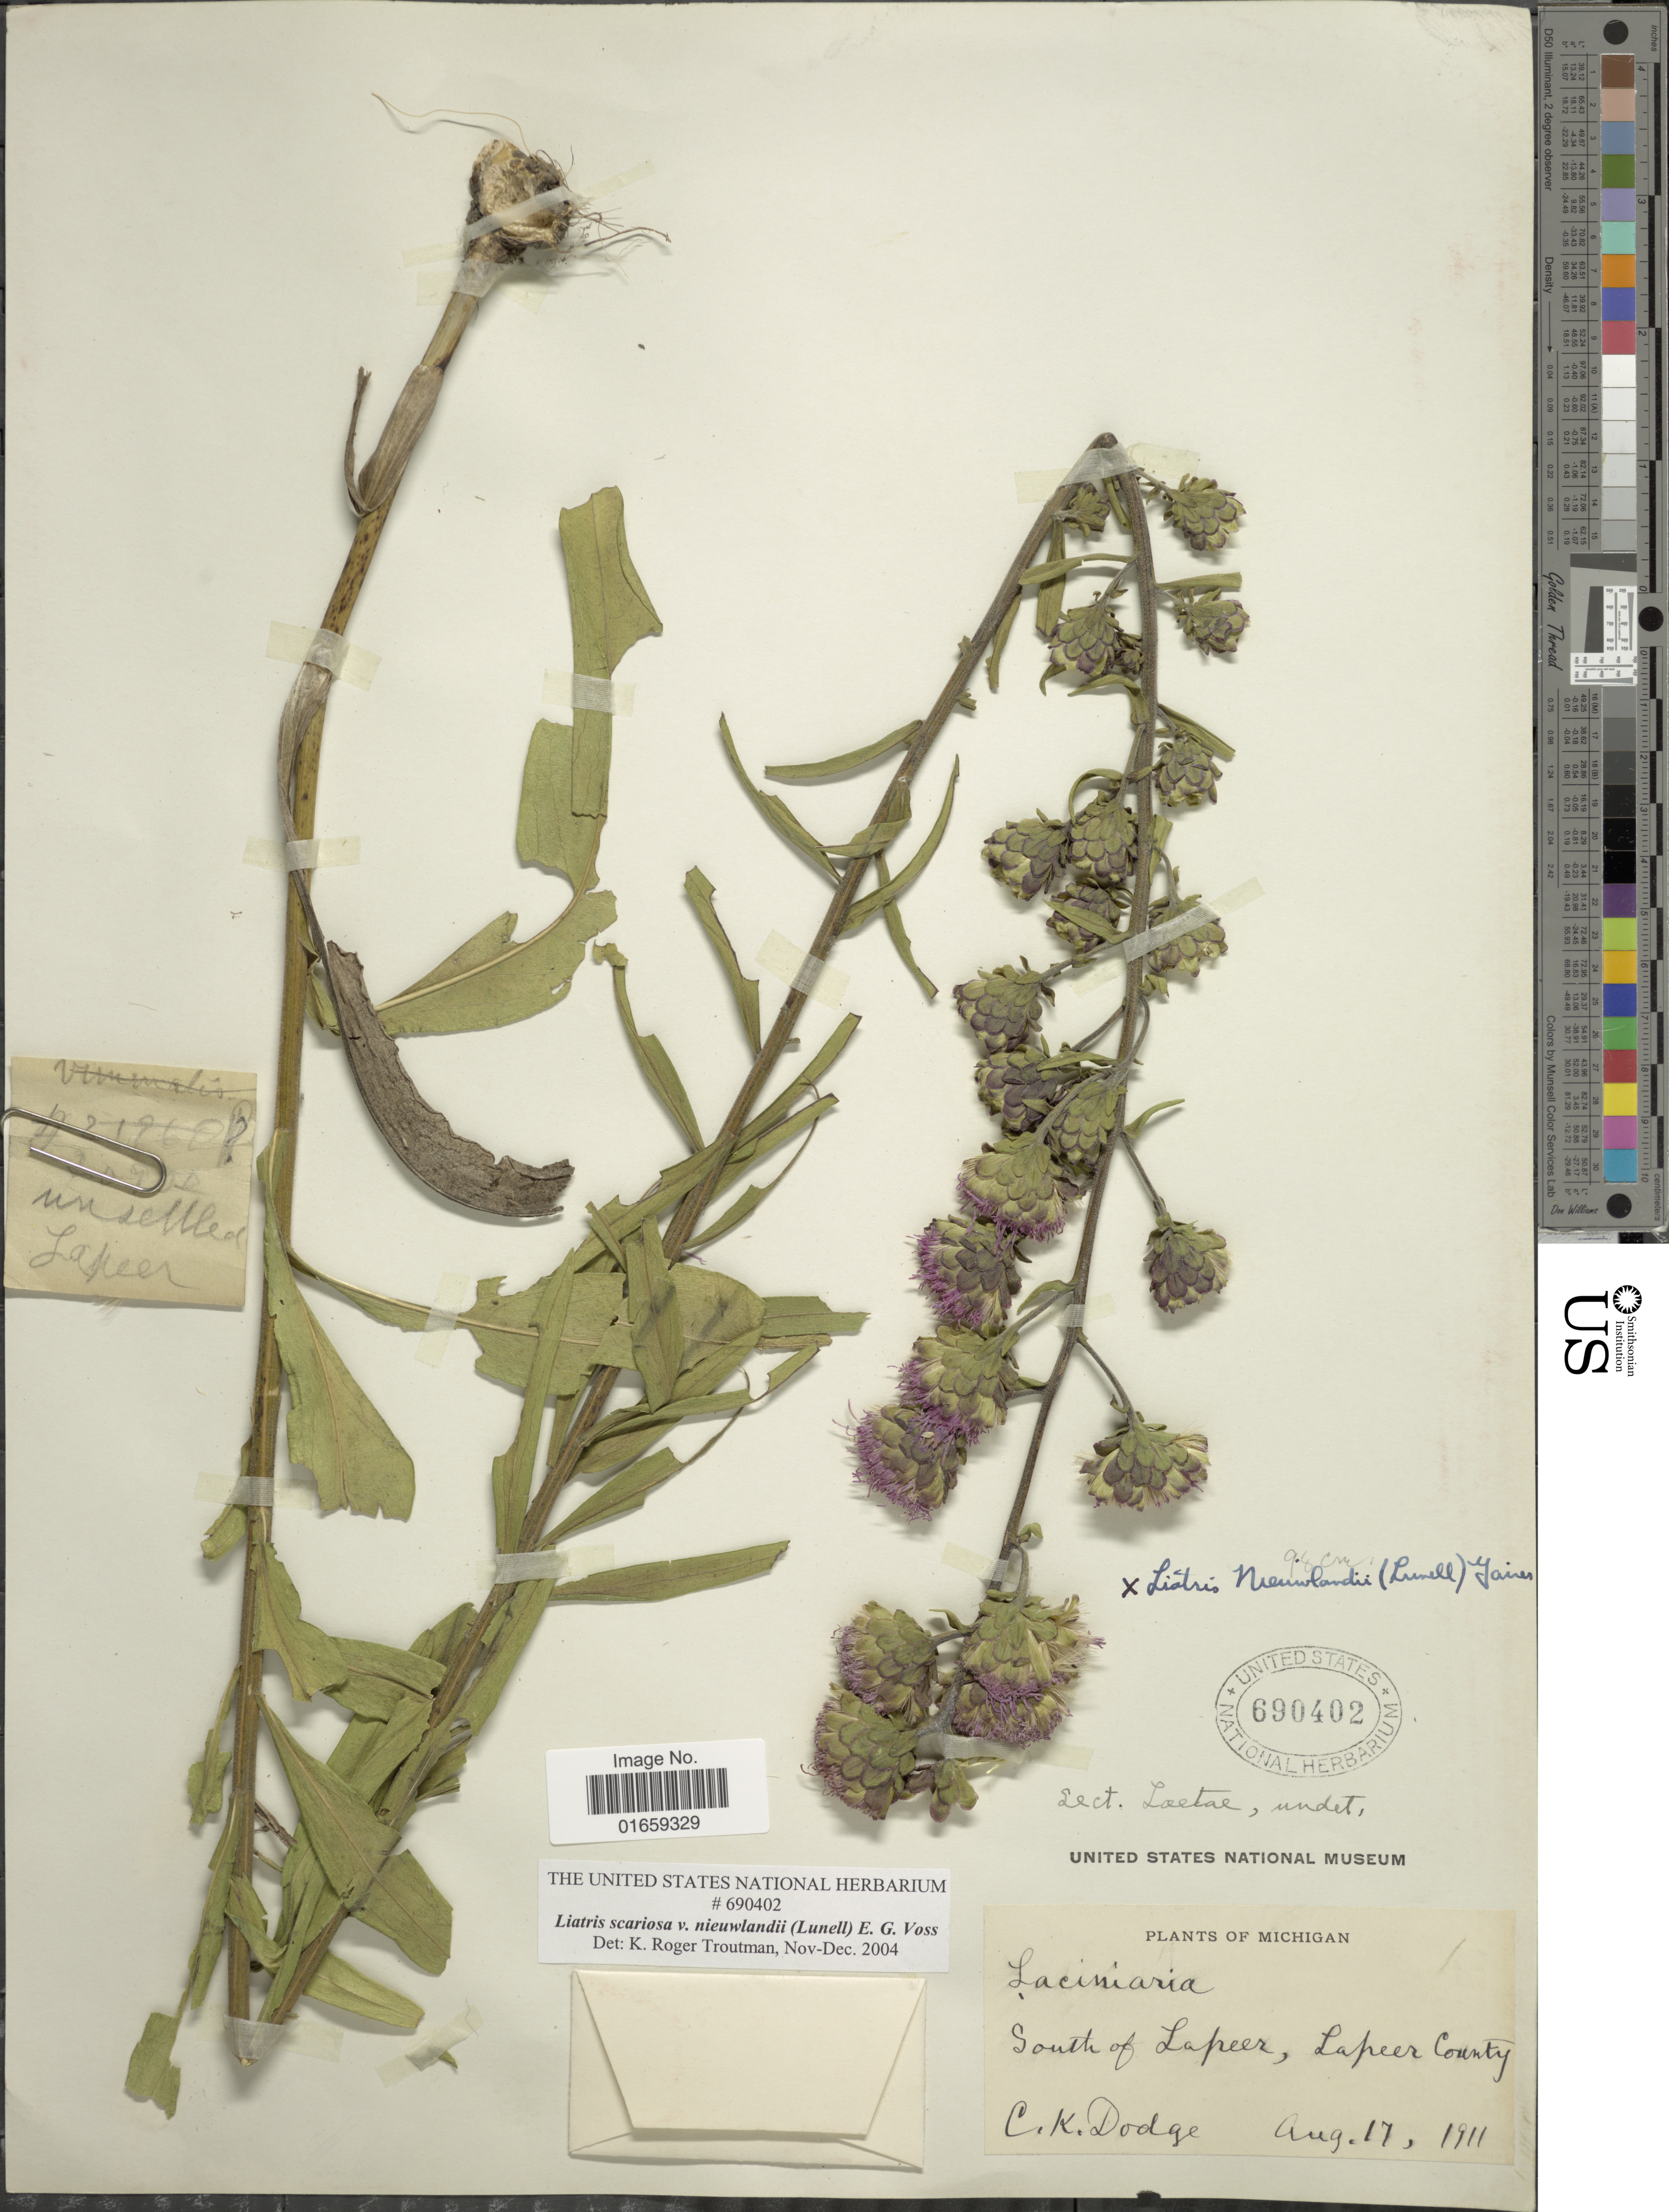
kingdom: Plantae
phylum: Tracheophyta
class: Magnoliopsida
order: Asterales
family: Asteraceae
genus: Liatris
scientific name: Liatris scariosa var. nieuwlandii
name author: (Lunell) E.G. Voss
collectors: C. Dodge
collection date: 1911-08-17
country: United States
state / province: Michigan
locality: South of Lapeer, Lapeer County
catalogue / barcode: US 690402